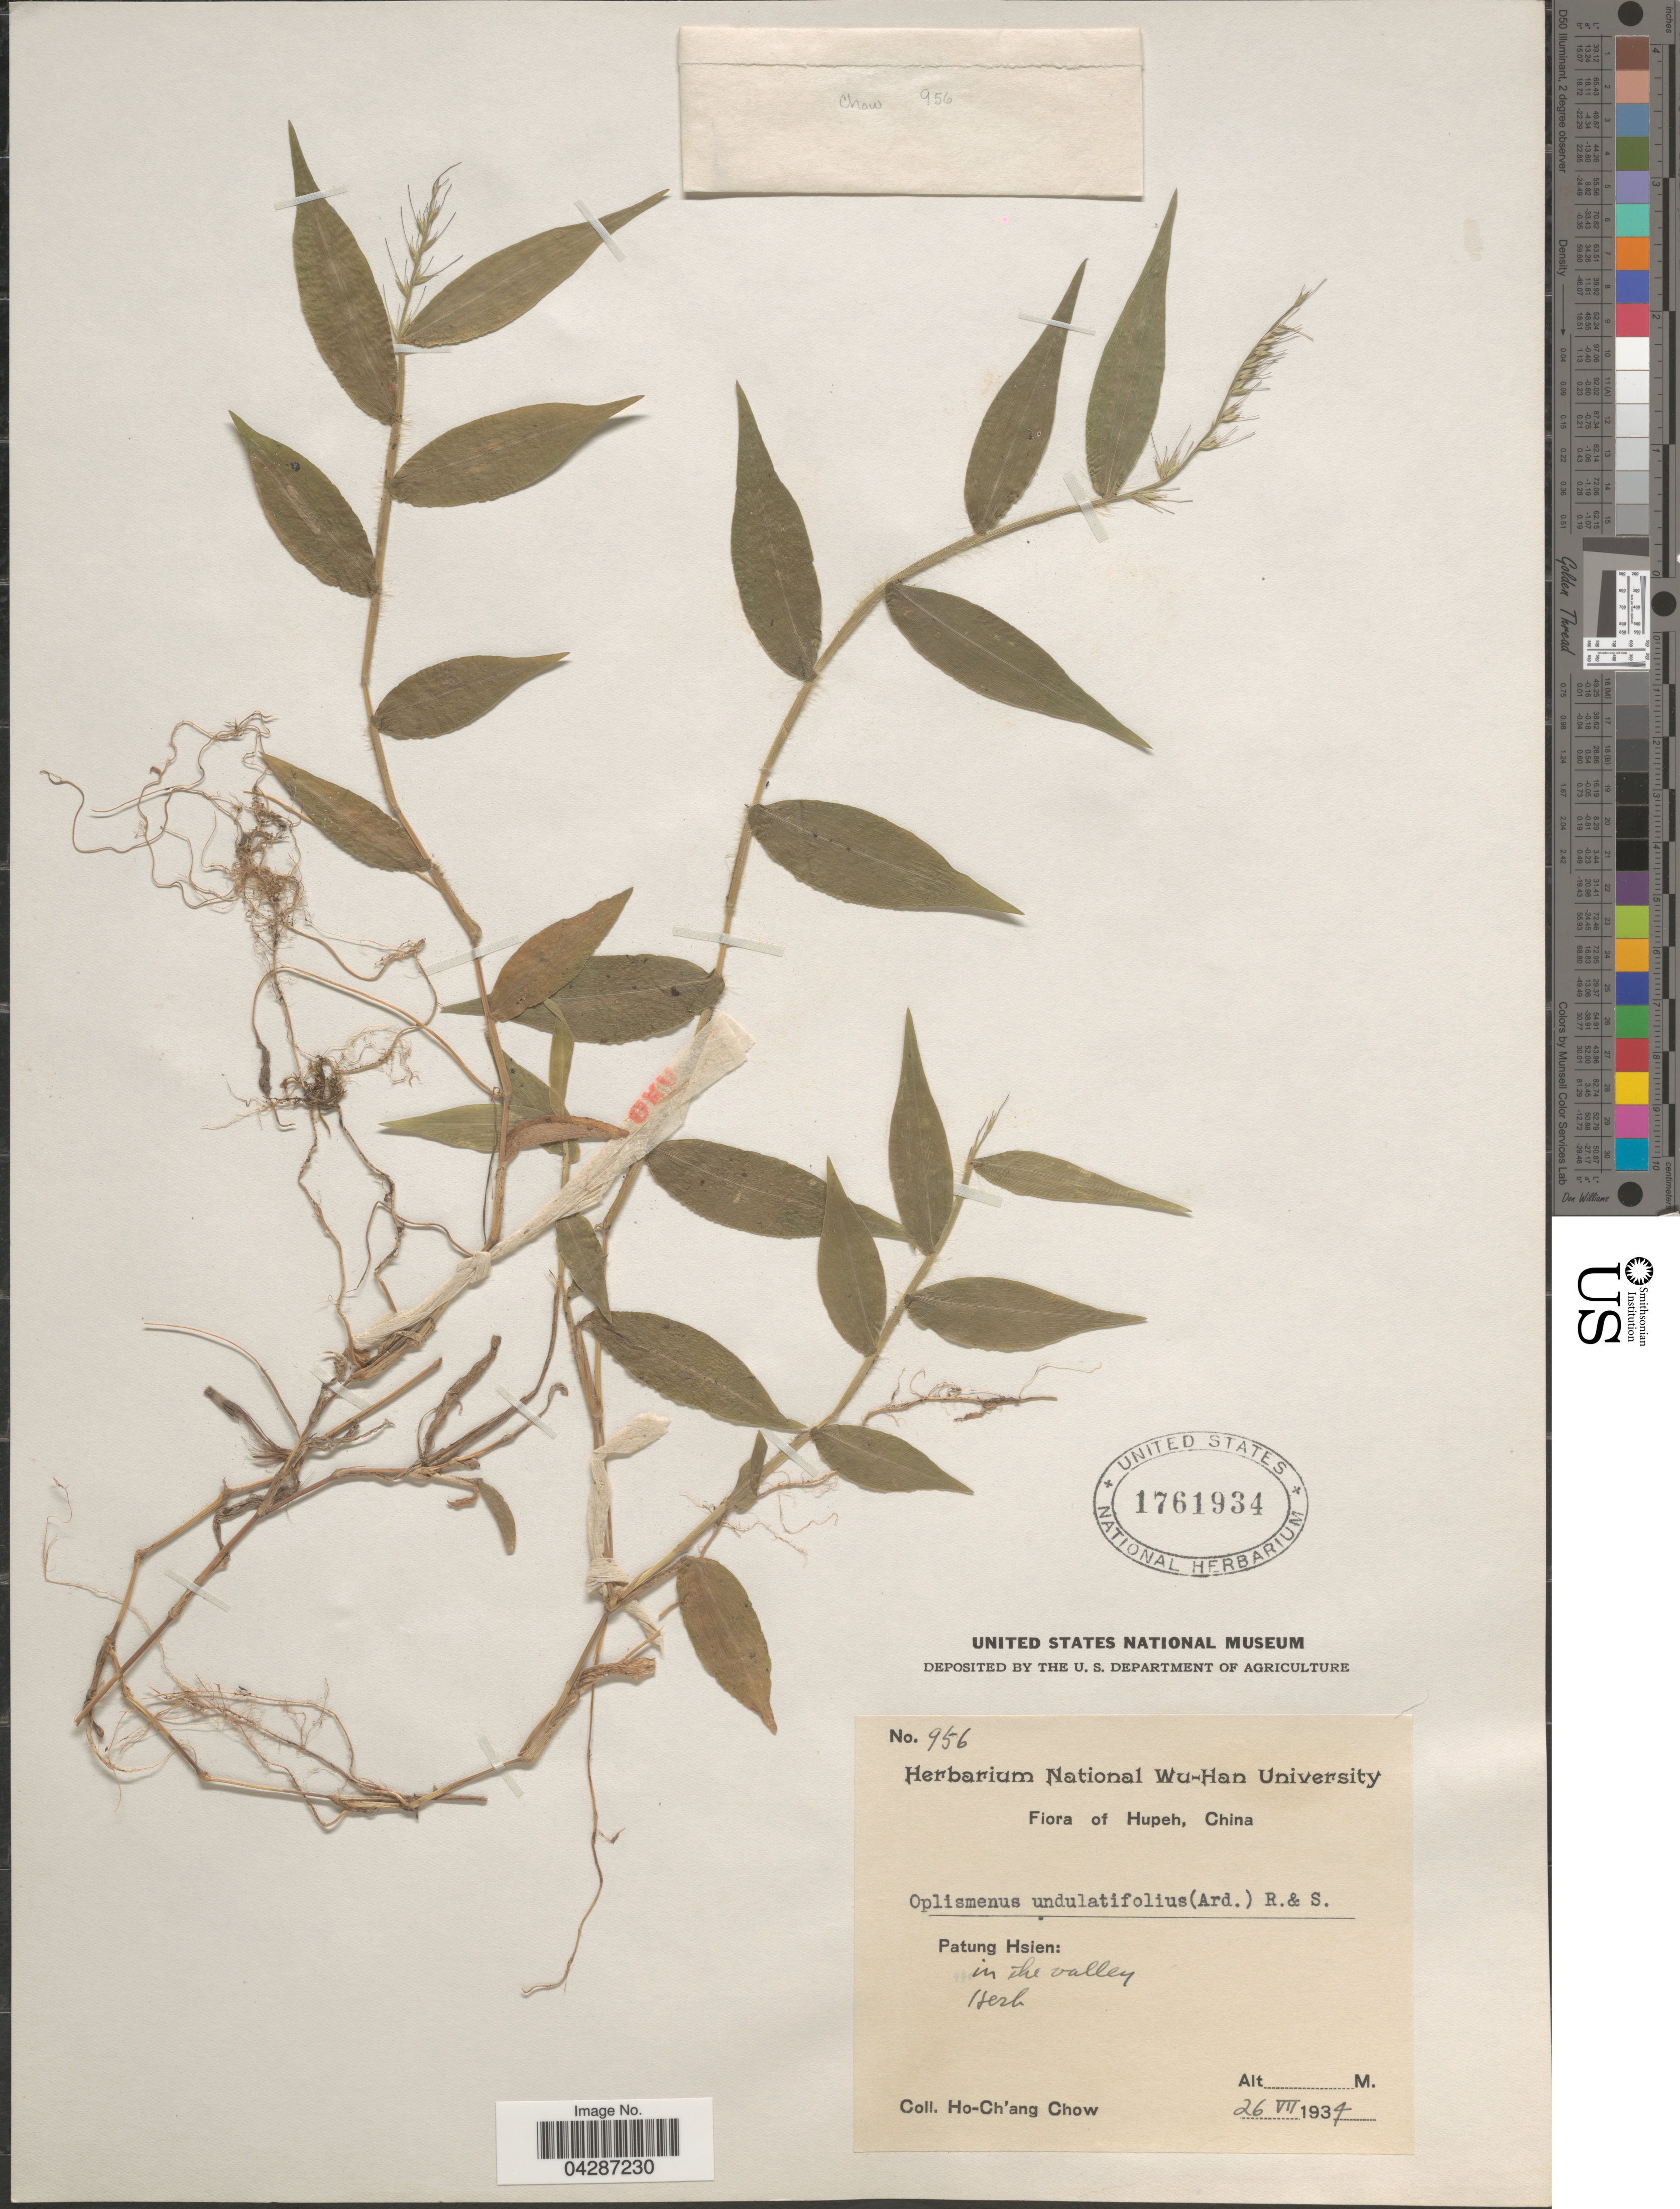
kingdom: Plantae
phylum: Tracheophyta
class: Liliopsida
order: Poales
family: Poaceae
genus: Oplismenus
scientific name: Oplismenus undulatifolius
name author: (Ard.) P. Beauv.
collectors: H. Chow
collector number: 956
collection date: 1934-07-26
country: China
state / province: Hubei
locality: Hupeh. Patung Hsien: in the valley.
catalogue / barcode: US 1761934